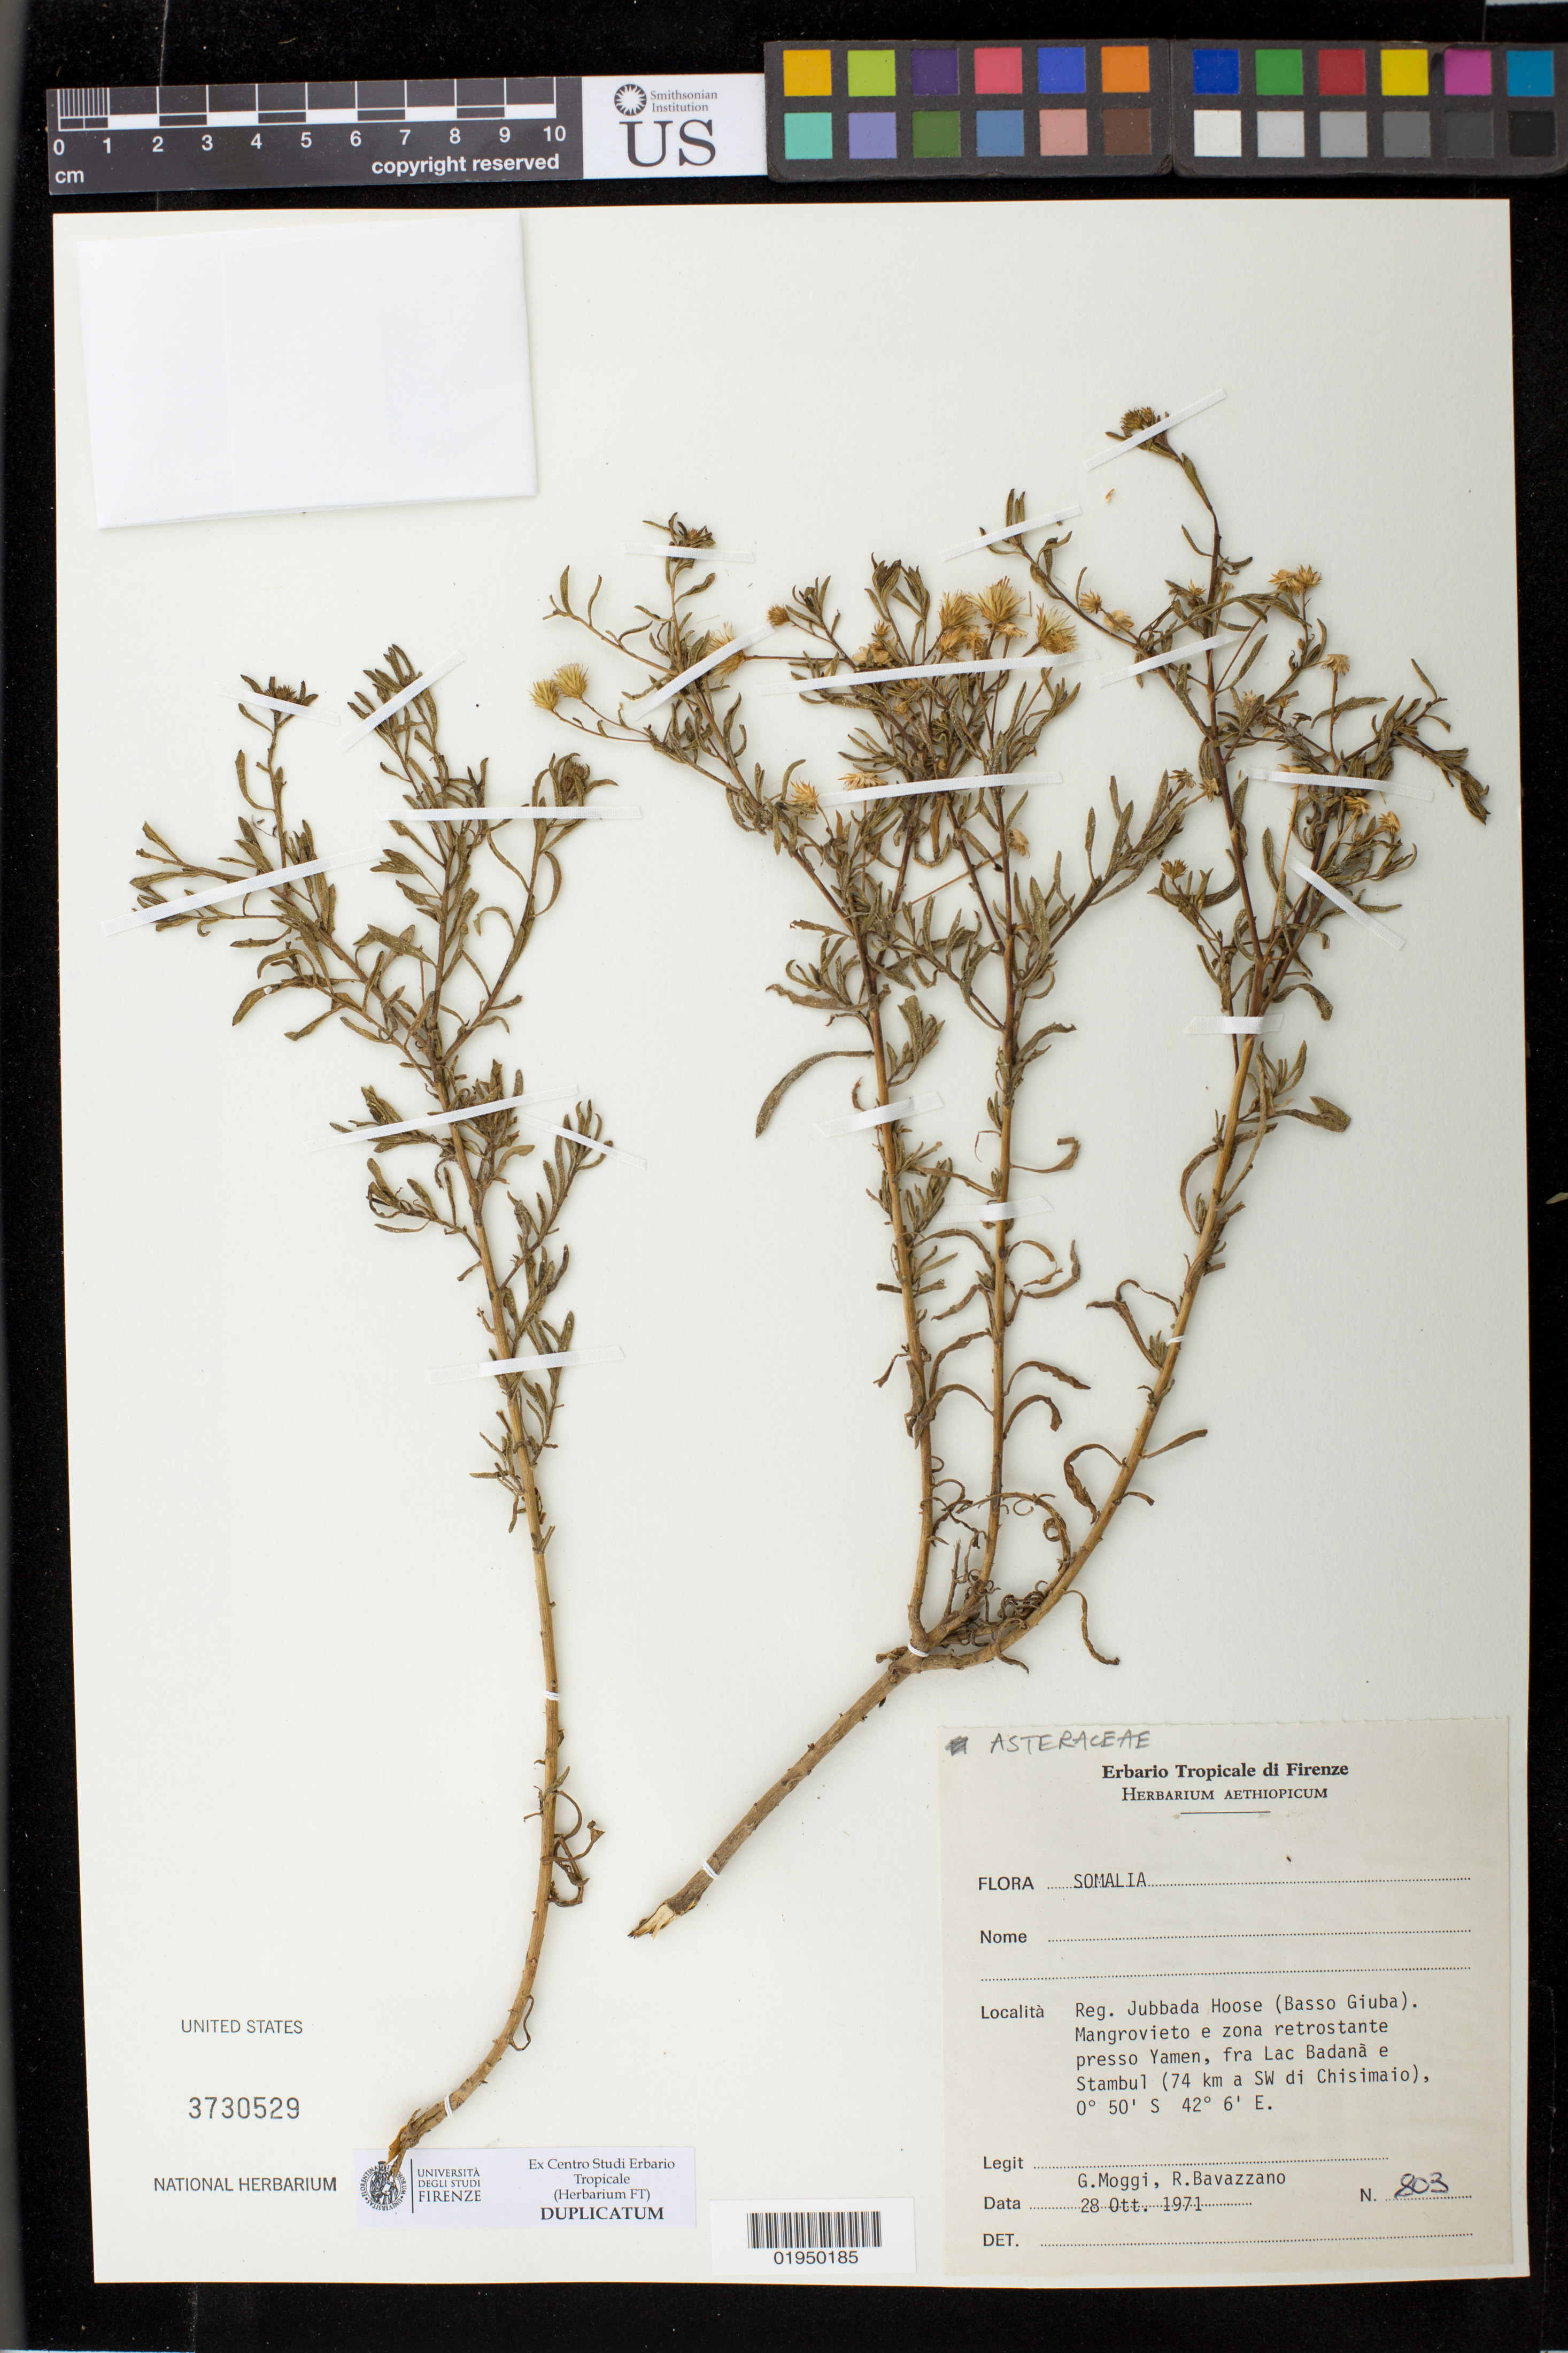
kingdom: Plantae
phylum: Tracheophyta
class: Magnoliopsida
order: Asterales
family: Asteraceae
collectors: A. Sammicheli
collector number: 803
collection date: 1976-05-14/1976-05-15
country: Somalia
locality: Migiurtinia: Ras Filuch-abo zona compresa fra 2 e 5 km. dal mare.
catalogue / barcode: US 3730529